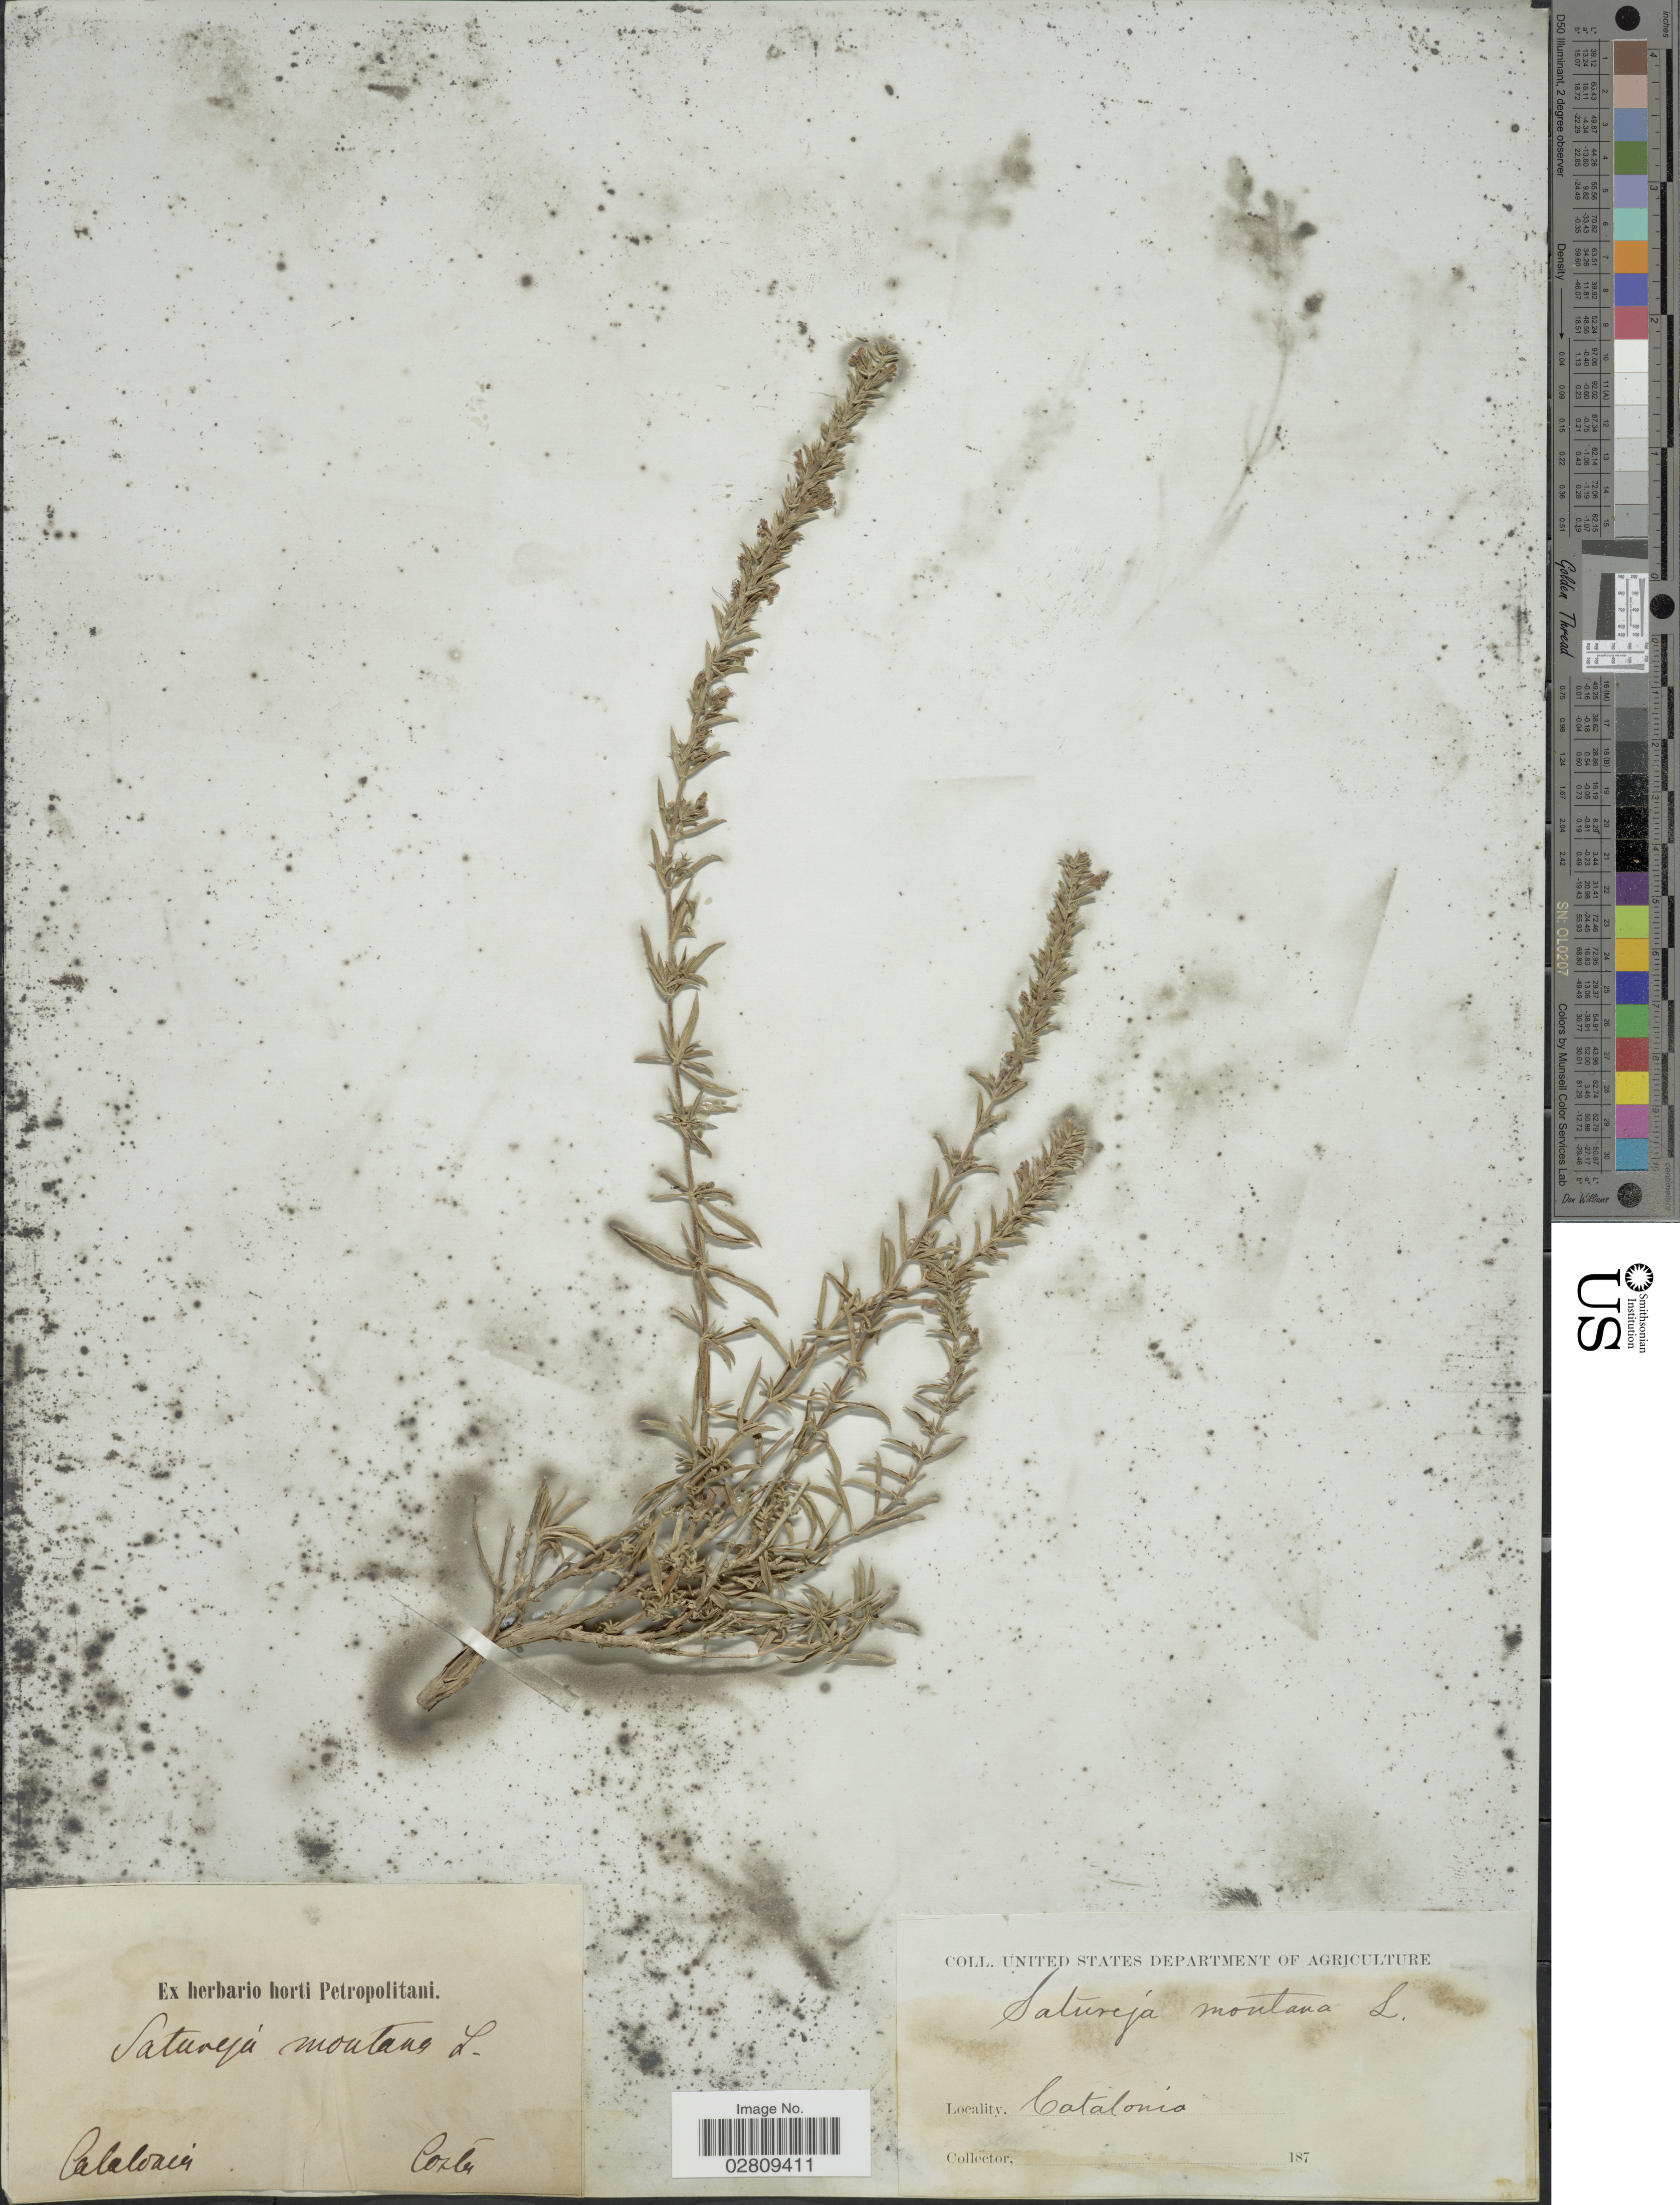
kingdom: Plantae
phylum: Tracheophyta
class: Magnoliopsida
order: Lamiales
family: Lamiaceae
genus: Satureja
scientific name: Satureja montana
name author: L.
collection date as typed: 187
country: Spain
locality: Catalonia.